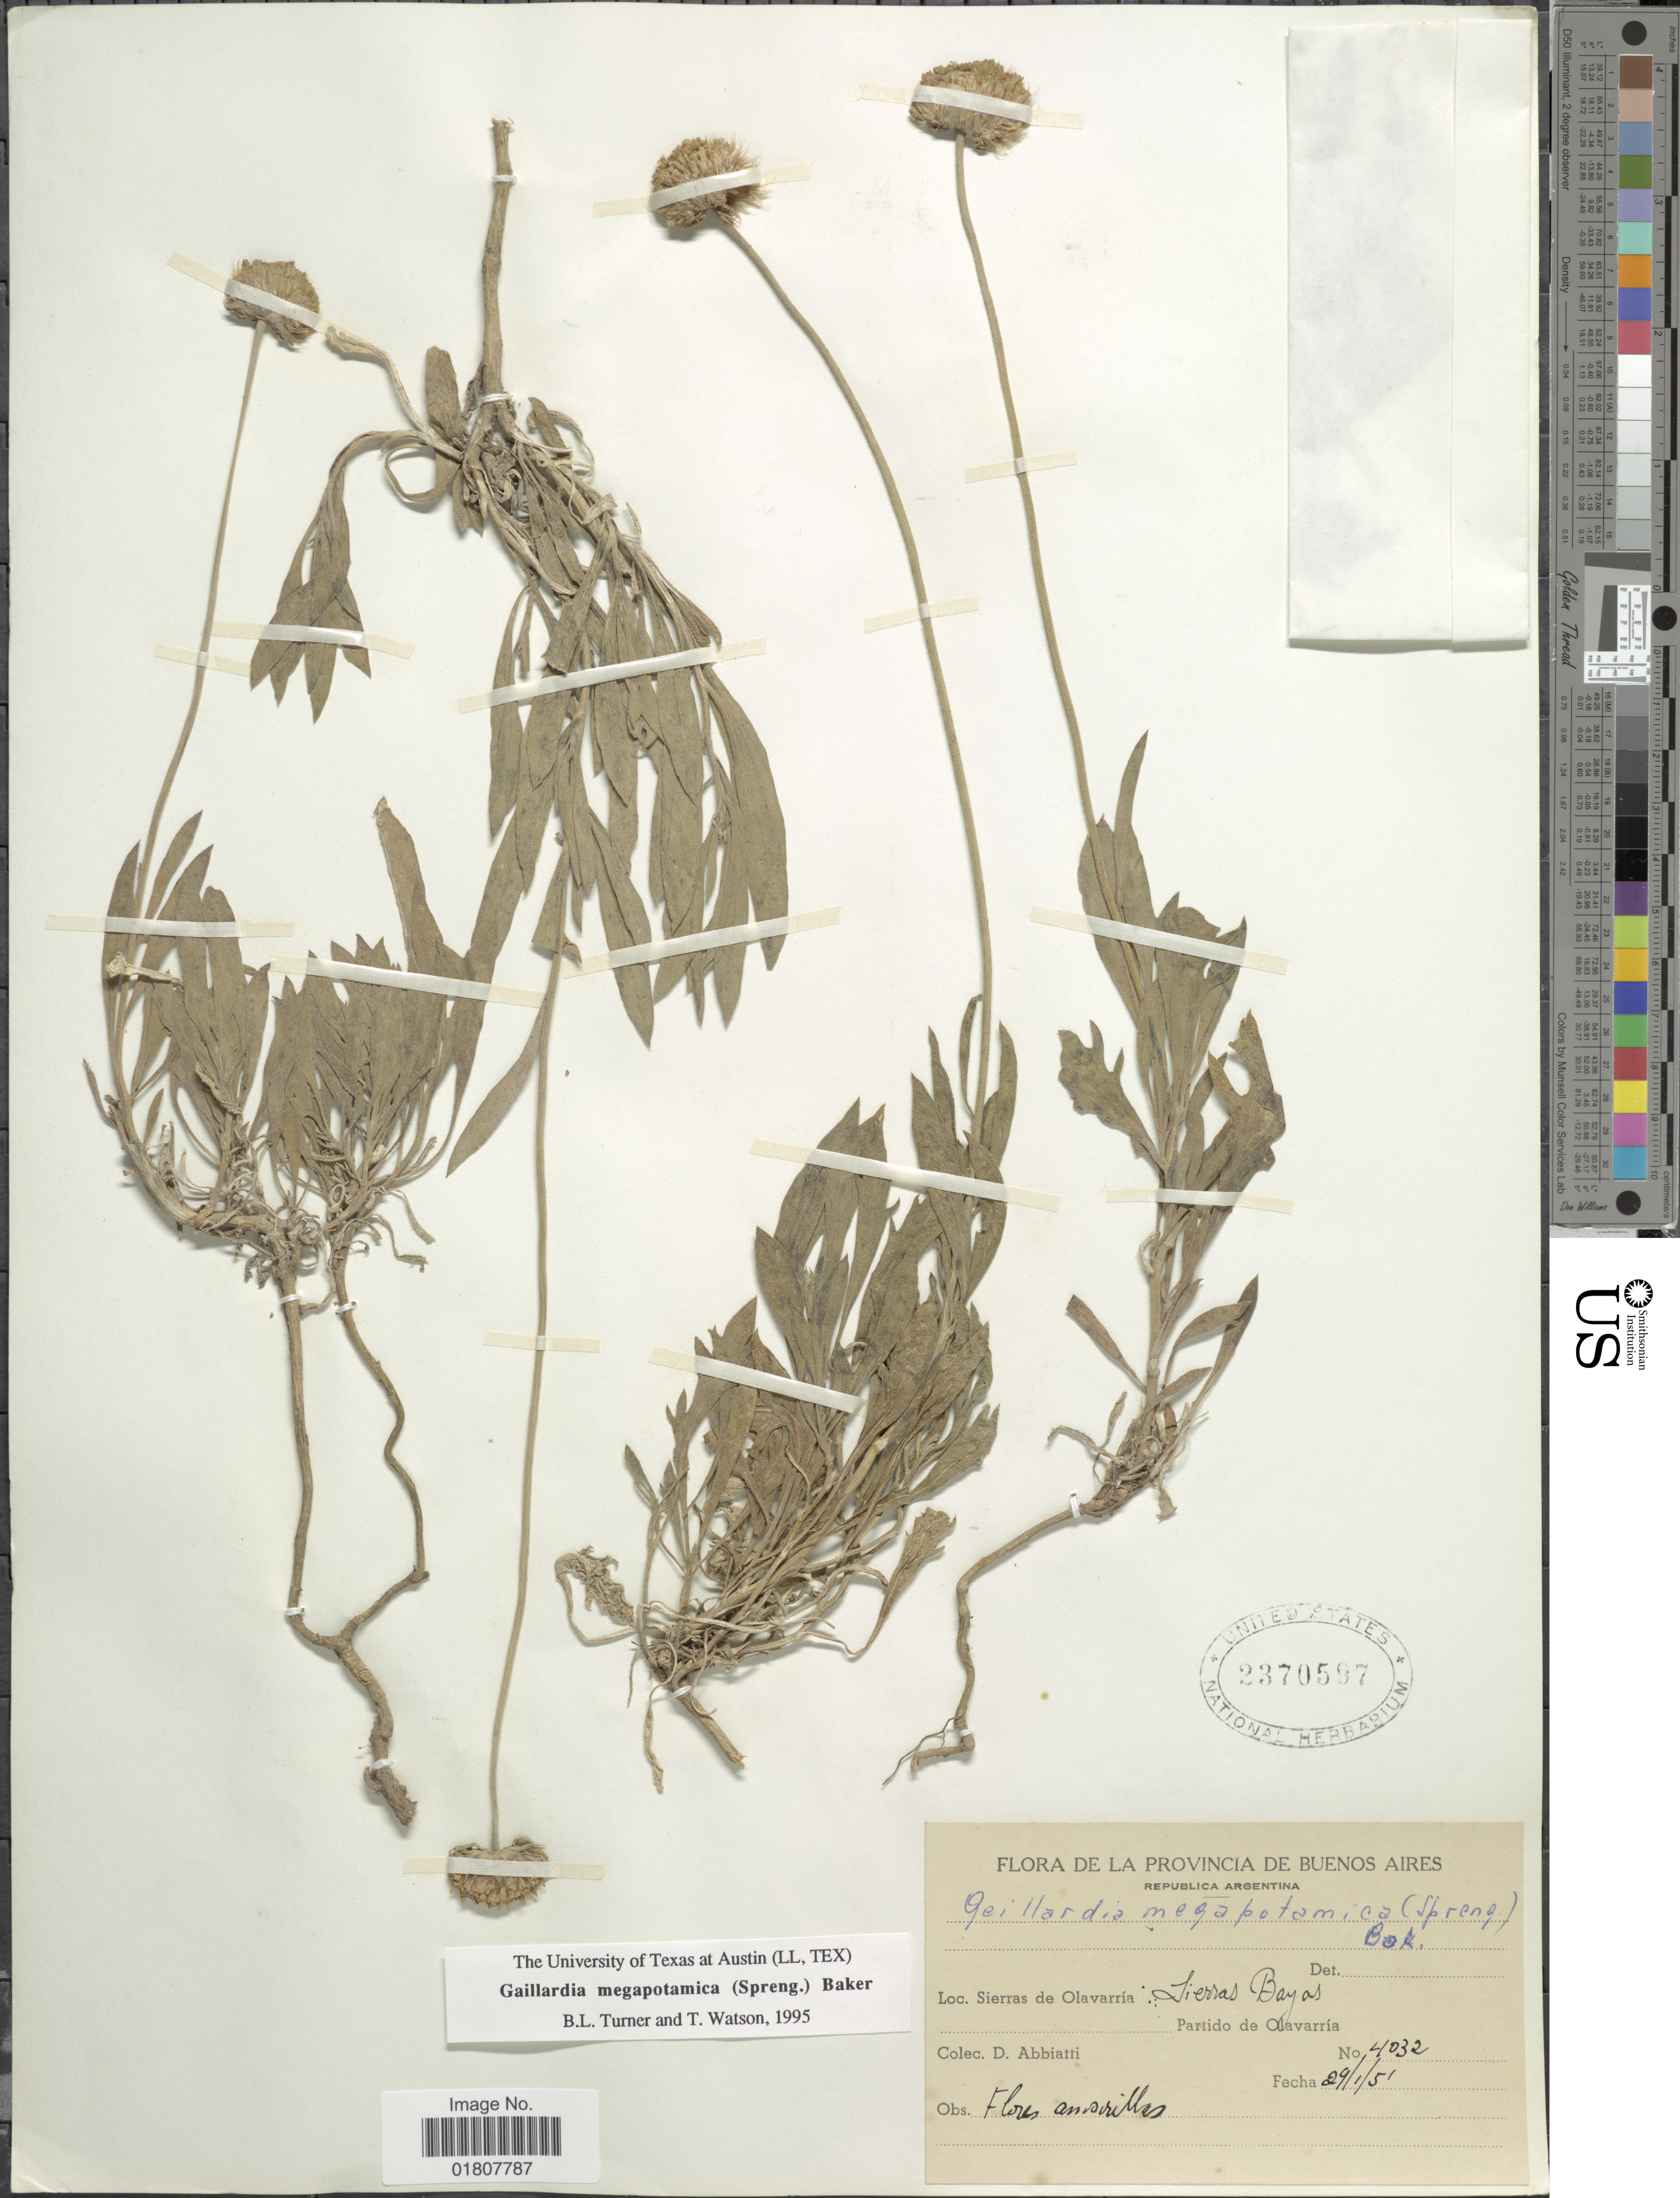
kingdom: Plantae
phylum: Tracheophyta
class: Magnoliopsida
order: Asterales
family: Asteraceae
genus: Gaillardia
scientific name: Gaillardia megapotamica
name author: (Spreng.) Baker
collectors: D. Abbiatti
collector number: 4032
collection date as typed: Transcribed d/m/y: 29/1/51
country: Argentina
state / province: Buenos Aires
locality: Republica Argentina, Sierras de Olavarria, Sierras Bayas, Partido de Olavarria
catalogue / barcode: US 2370597